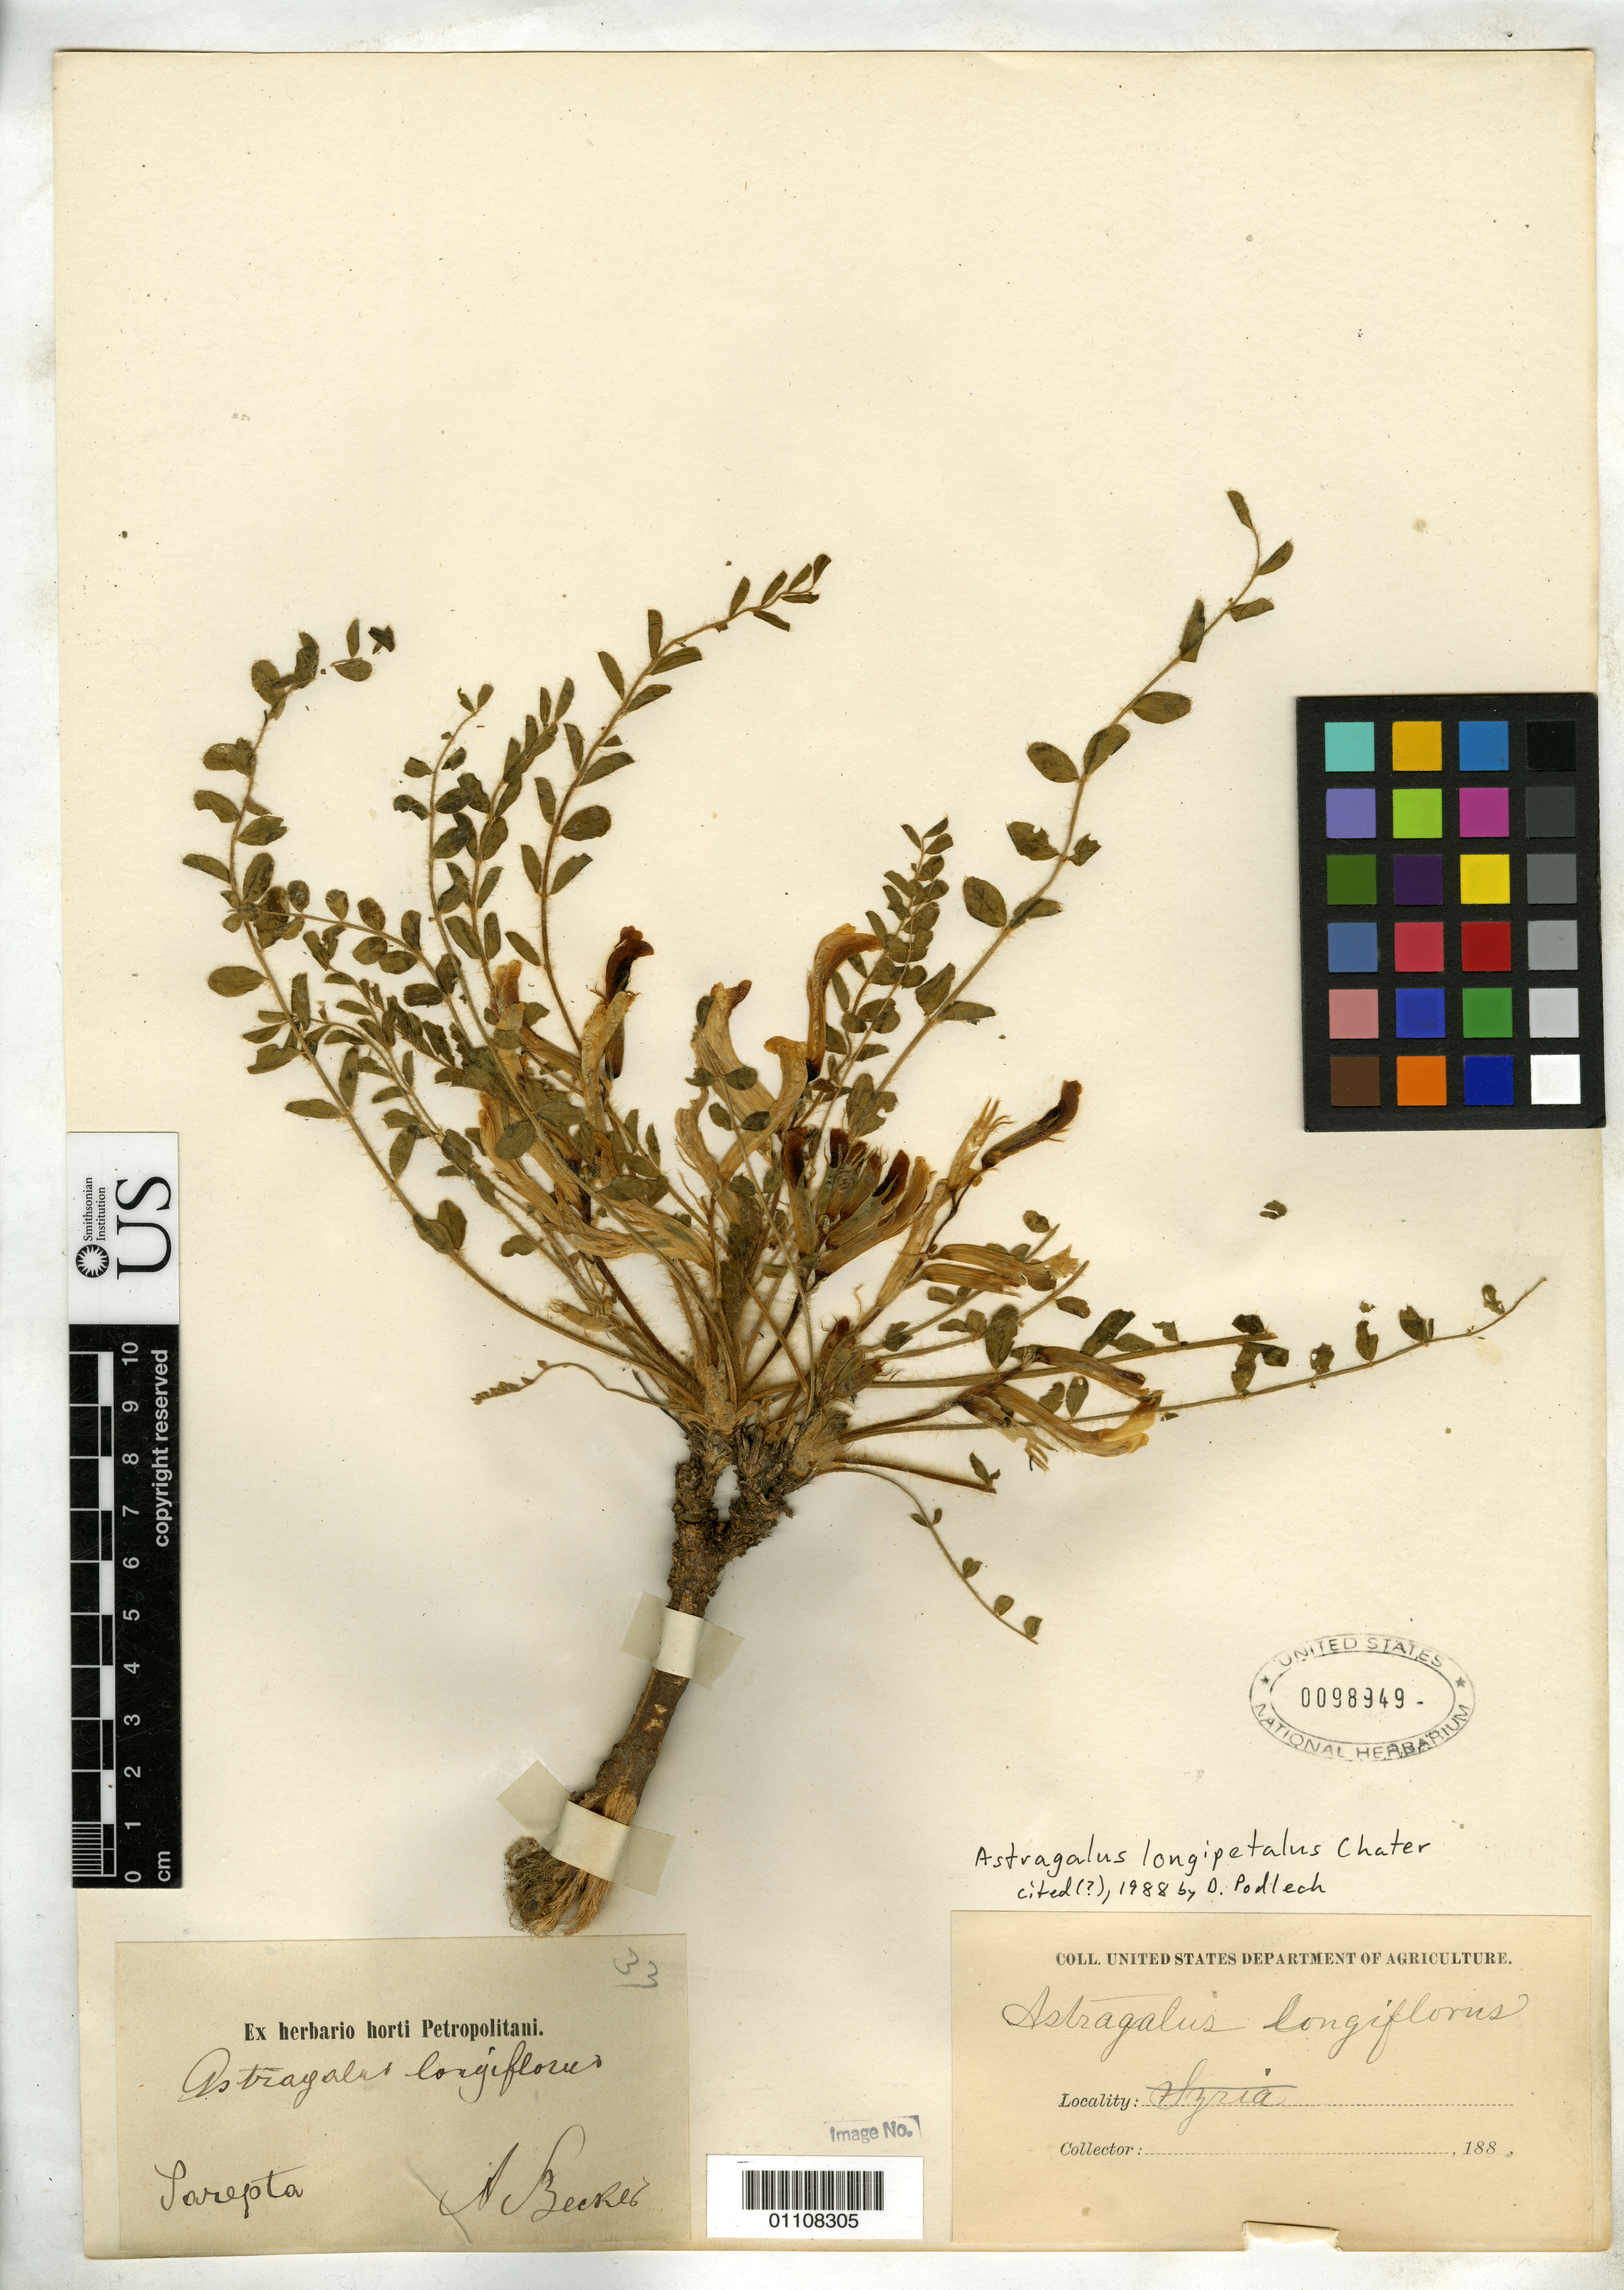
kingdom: Plantae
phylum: Tracheophyta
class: Magnoliopsida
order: Fabales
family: Fabaceae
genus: Astragalus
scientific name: Astragalus longipetalus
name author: Chater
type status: Possible Type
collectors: A. Becker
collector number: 147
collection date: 1895-04-30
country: Russian Federation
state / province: Saratov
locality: Sarepta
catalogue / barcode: US 98949